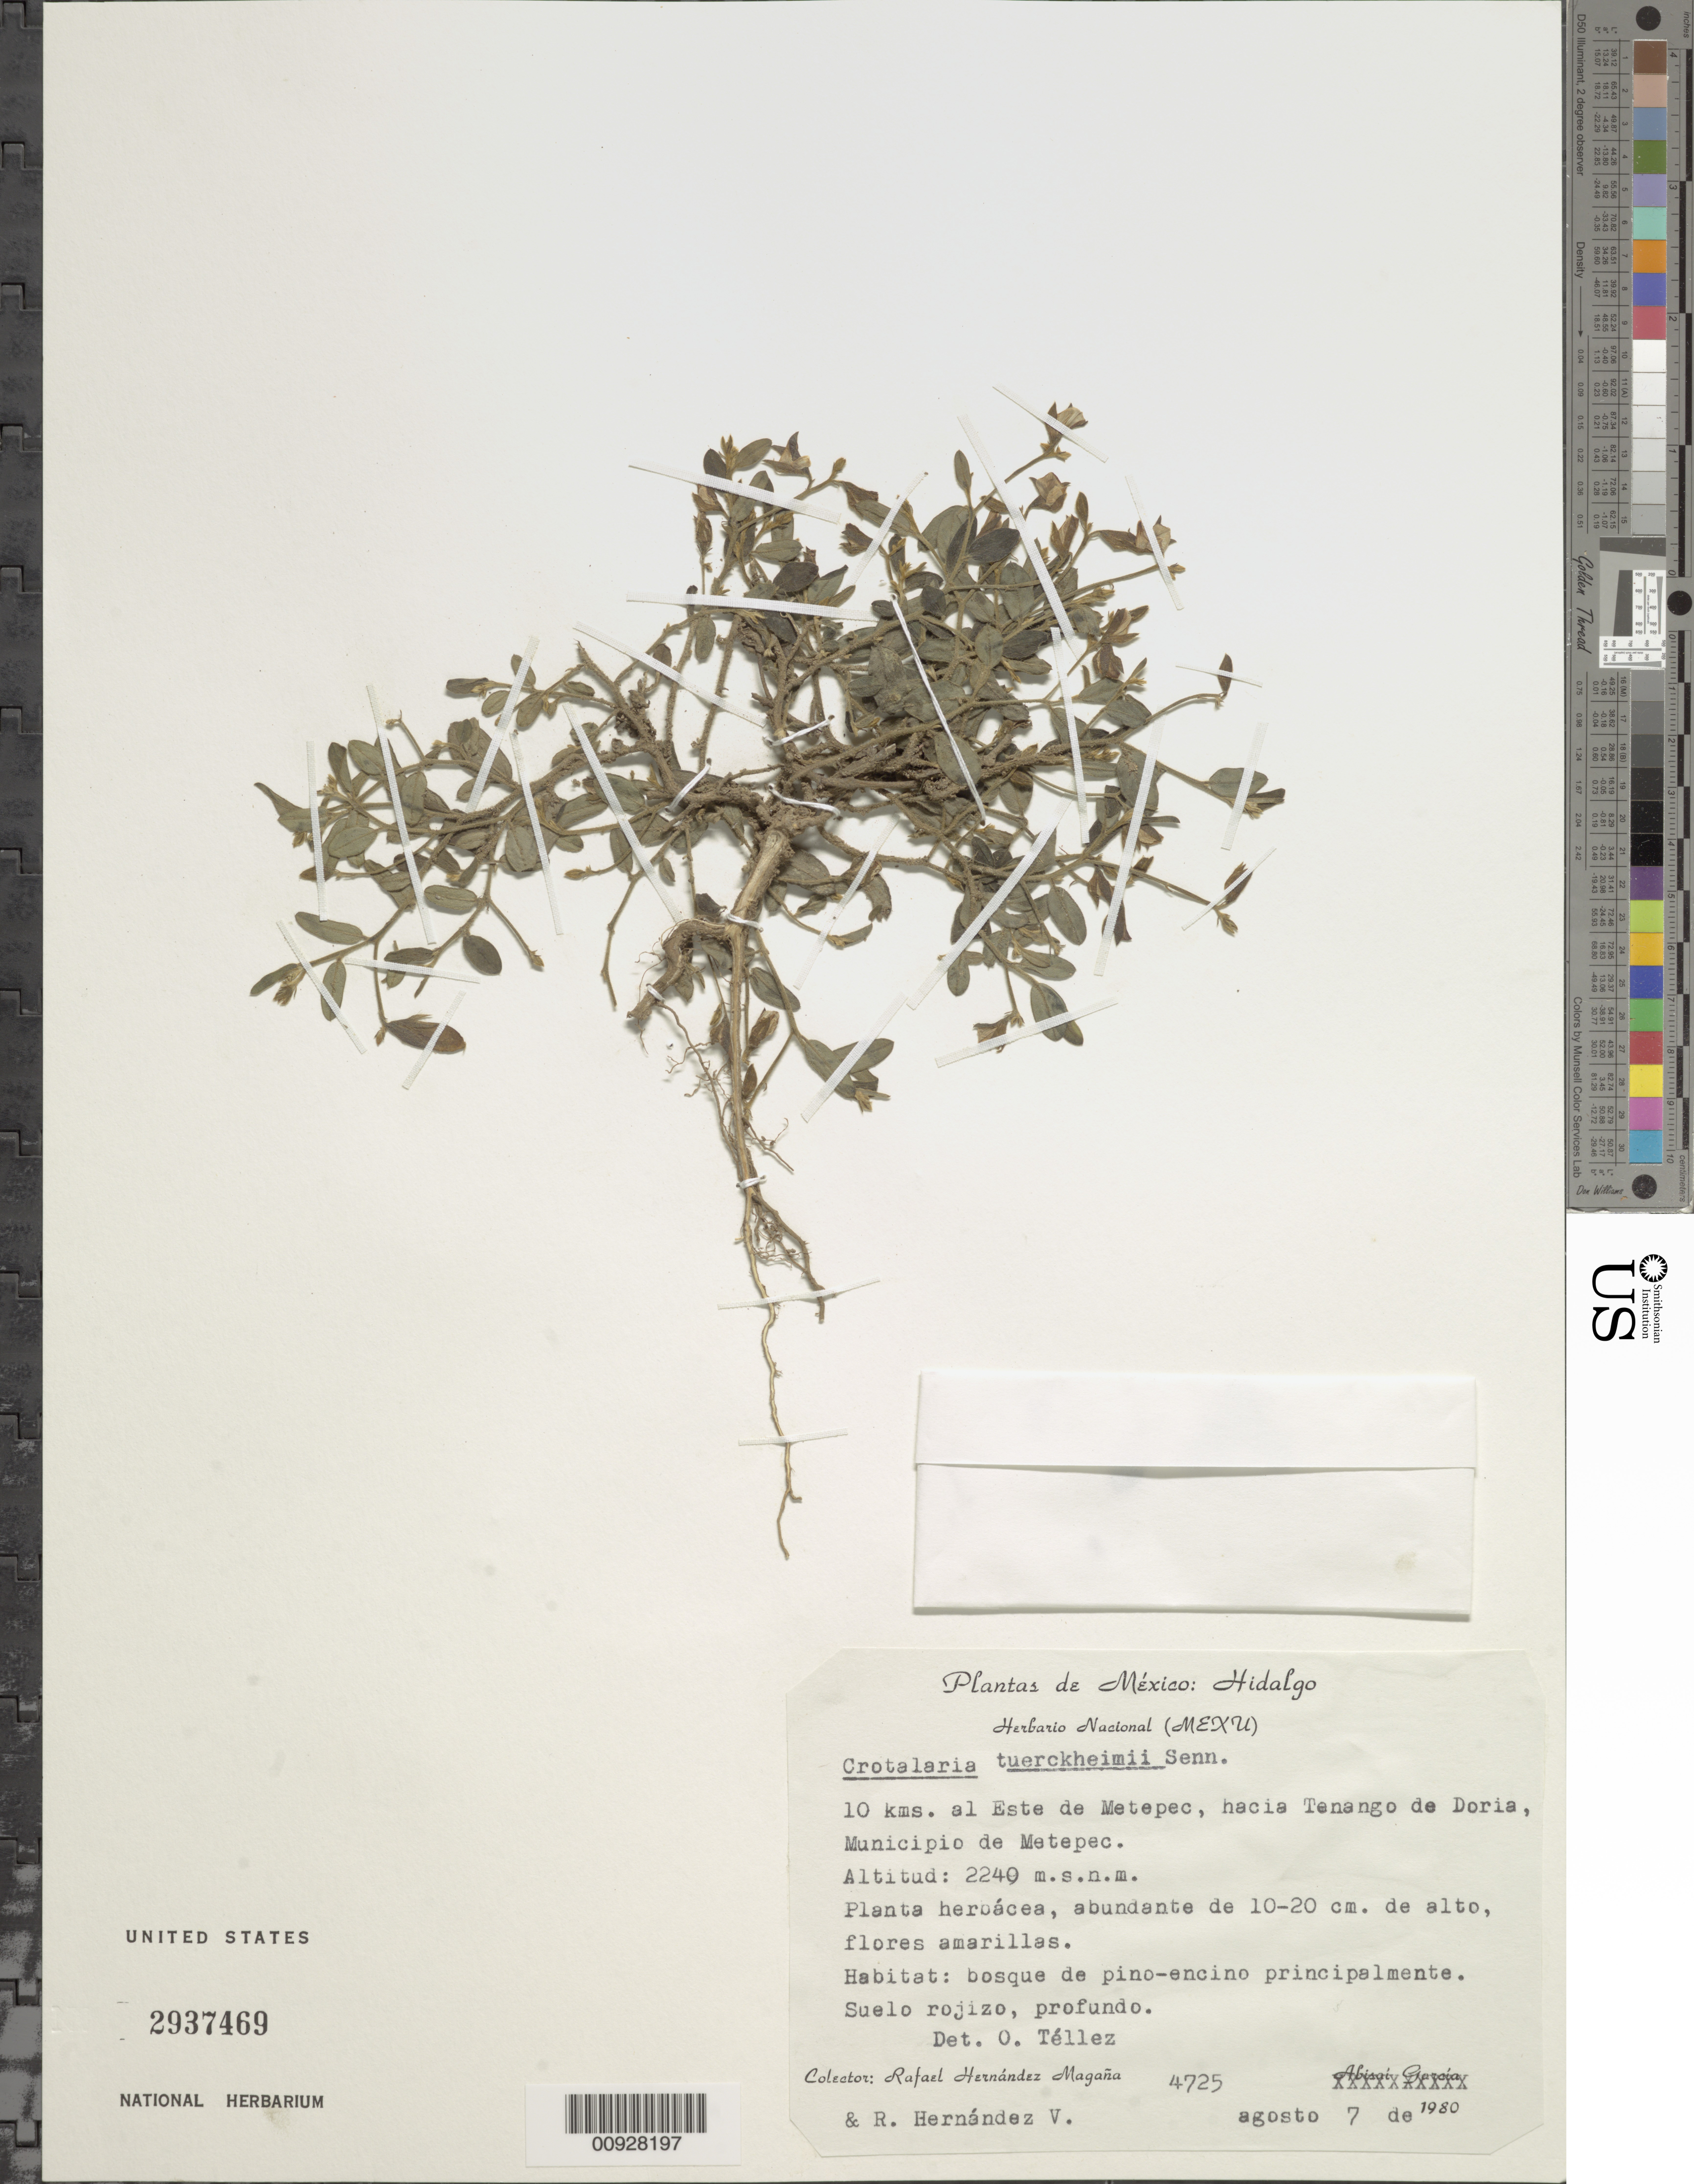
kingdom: Plantae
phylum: Tracheophyta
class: Magnoliopsida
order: Fabales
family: Fabaceae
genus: Crotalaria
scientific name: Crotalaria tuerckheimii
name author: H. Senn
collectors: R. M. Hernandez & R. Hernandez V.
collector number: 4725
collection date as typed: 07 Aug 1980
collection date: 1980-08-07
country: Mexico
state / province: Hidalgo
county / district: Metepec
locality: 10 kms. Al Este de Metepec, hacia Tenango de Doria, Municipio de Metepec, Hidallgo.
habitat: Bosque de pino-encino principalmente. Suelo rojizo, profundo.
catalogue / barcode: US 2937469